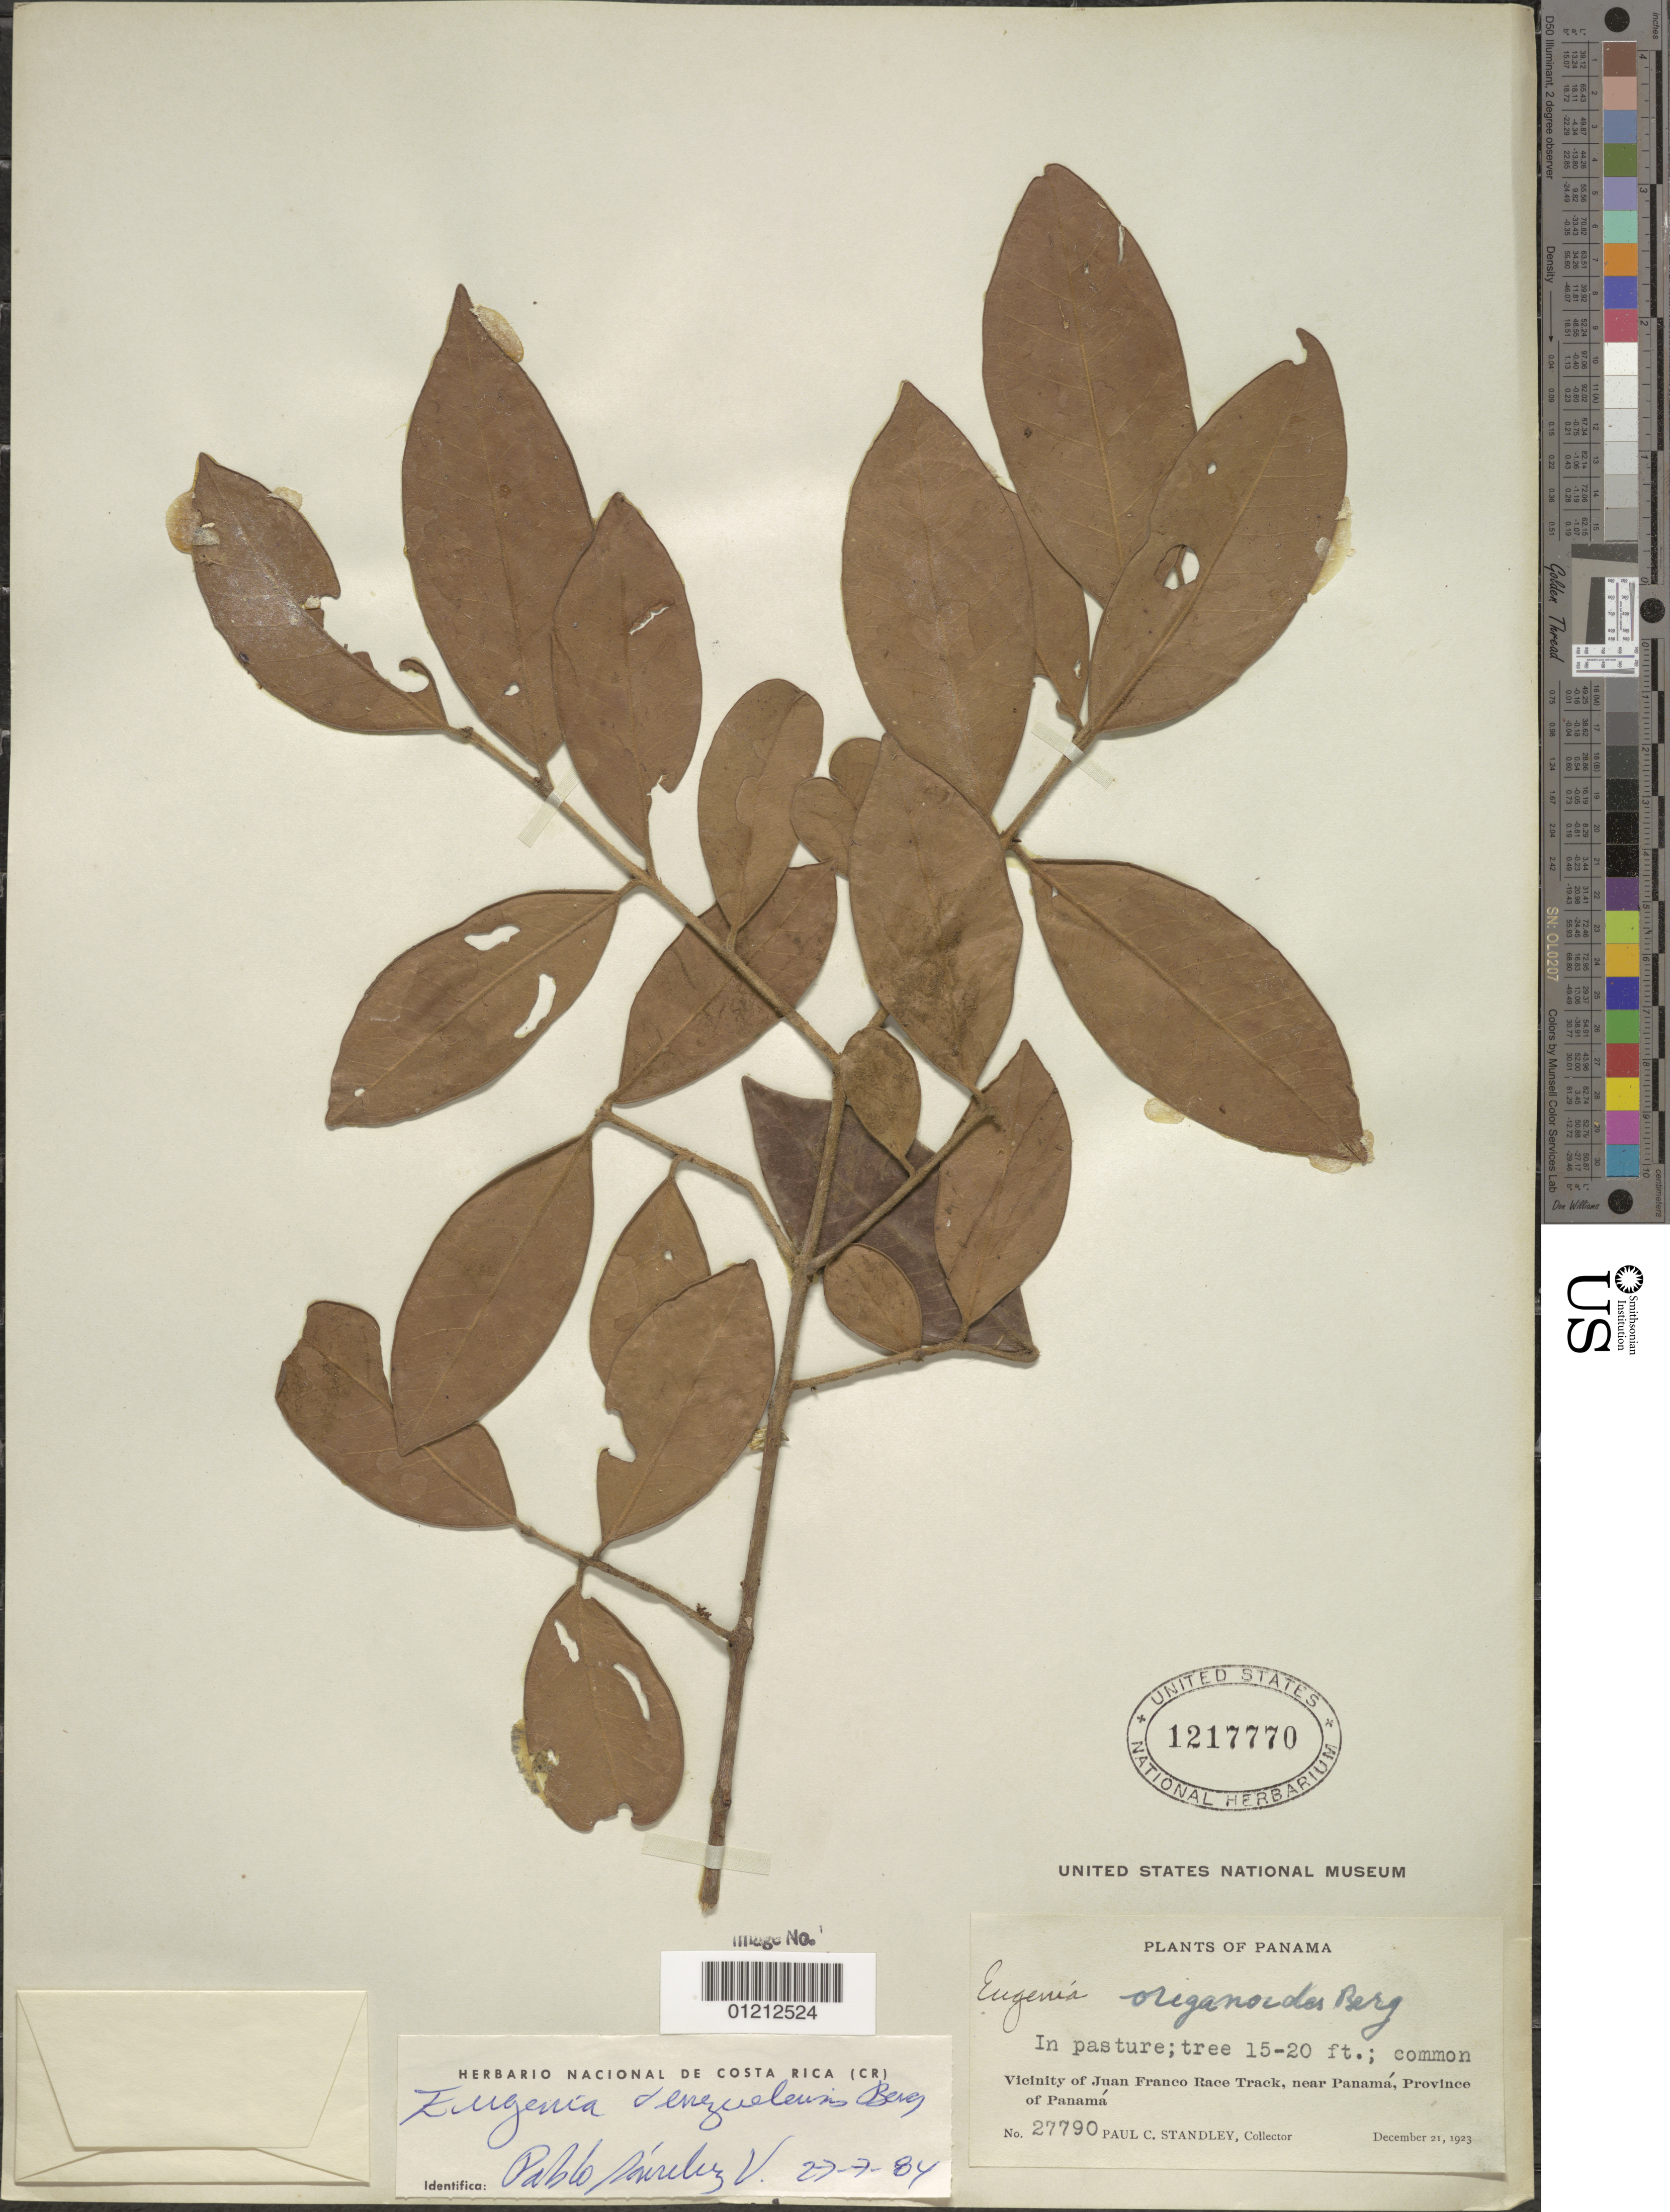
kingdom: Plantae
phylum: Tracheophyta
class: Magnoliopsida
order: Myrtales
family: Myrtaceae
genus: Eugenia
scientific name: Eugenia venezuelensis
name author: O. Berg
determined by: Sánchez Vindas, P. E.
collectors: P. C. Standley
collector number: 27790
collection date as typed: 21 Dec 1923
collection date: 1923-12-21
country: Panama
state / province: Panamá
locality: Vicinity of Juan Franco Race Track, near Panama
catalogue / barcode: US 1217770